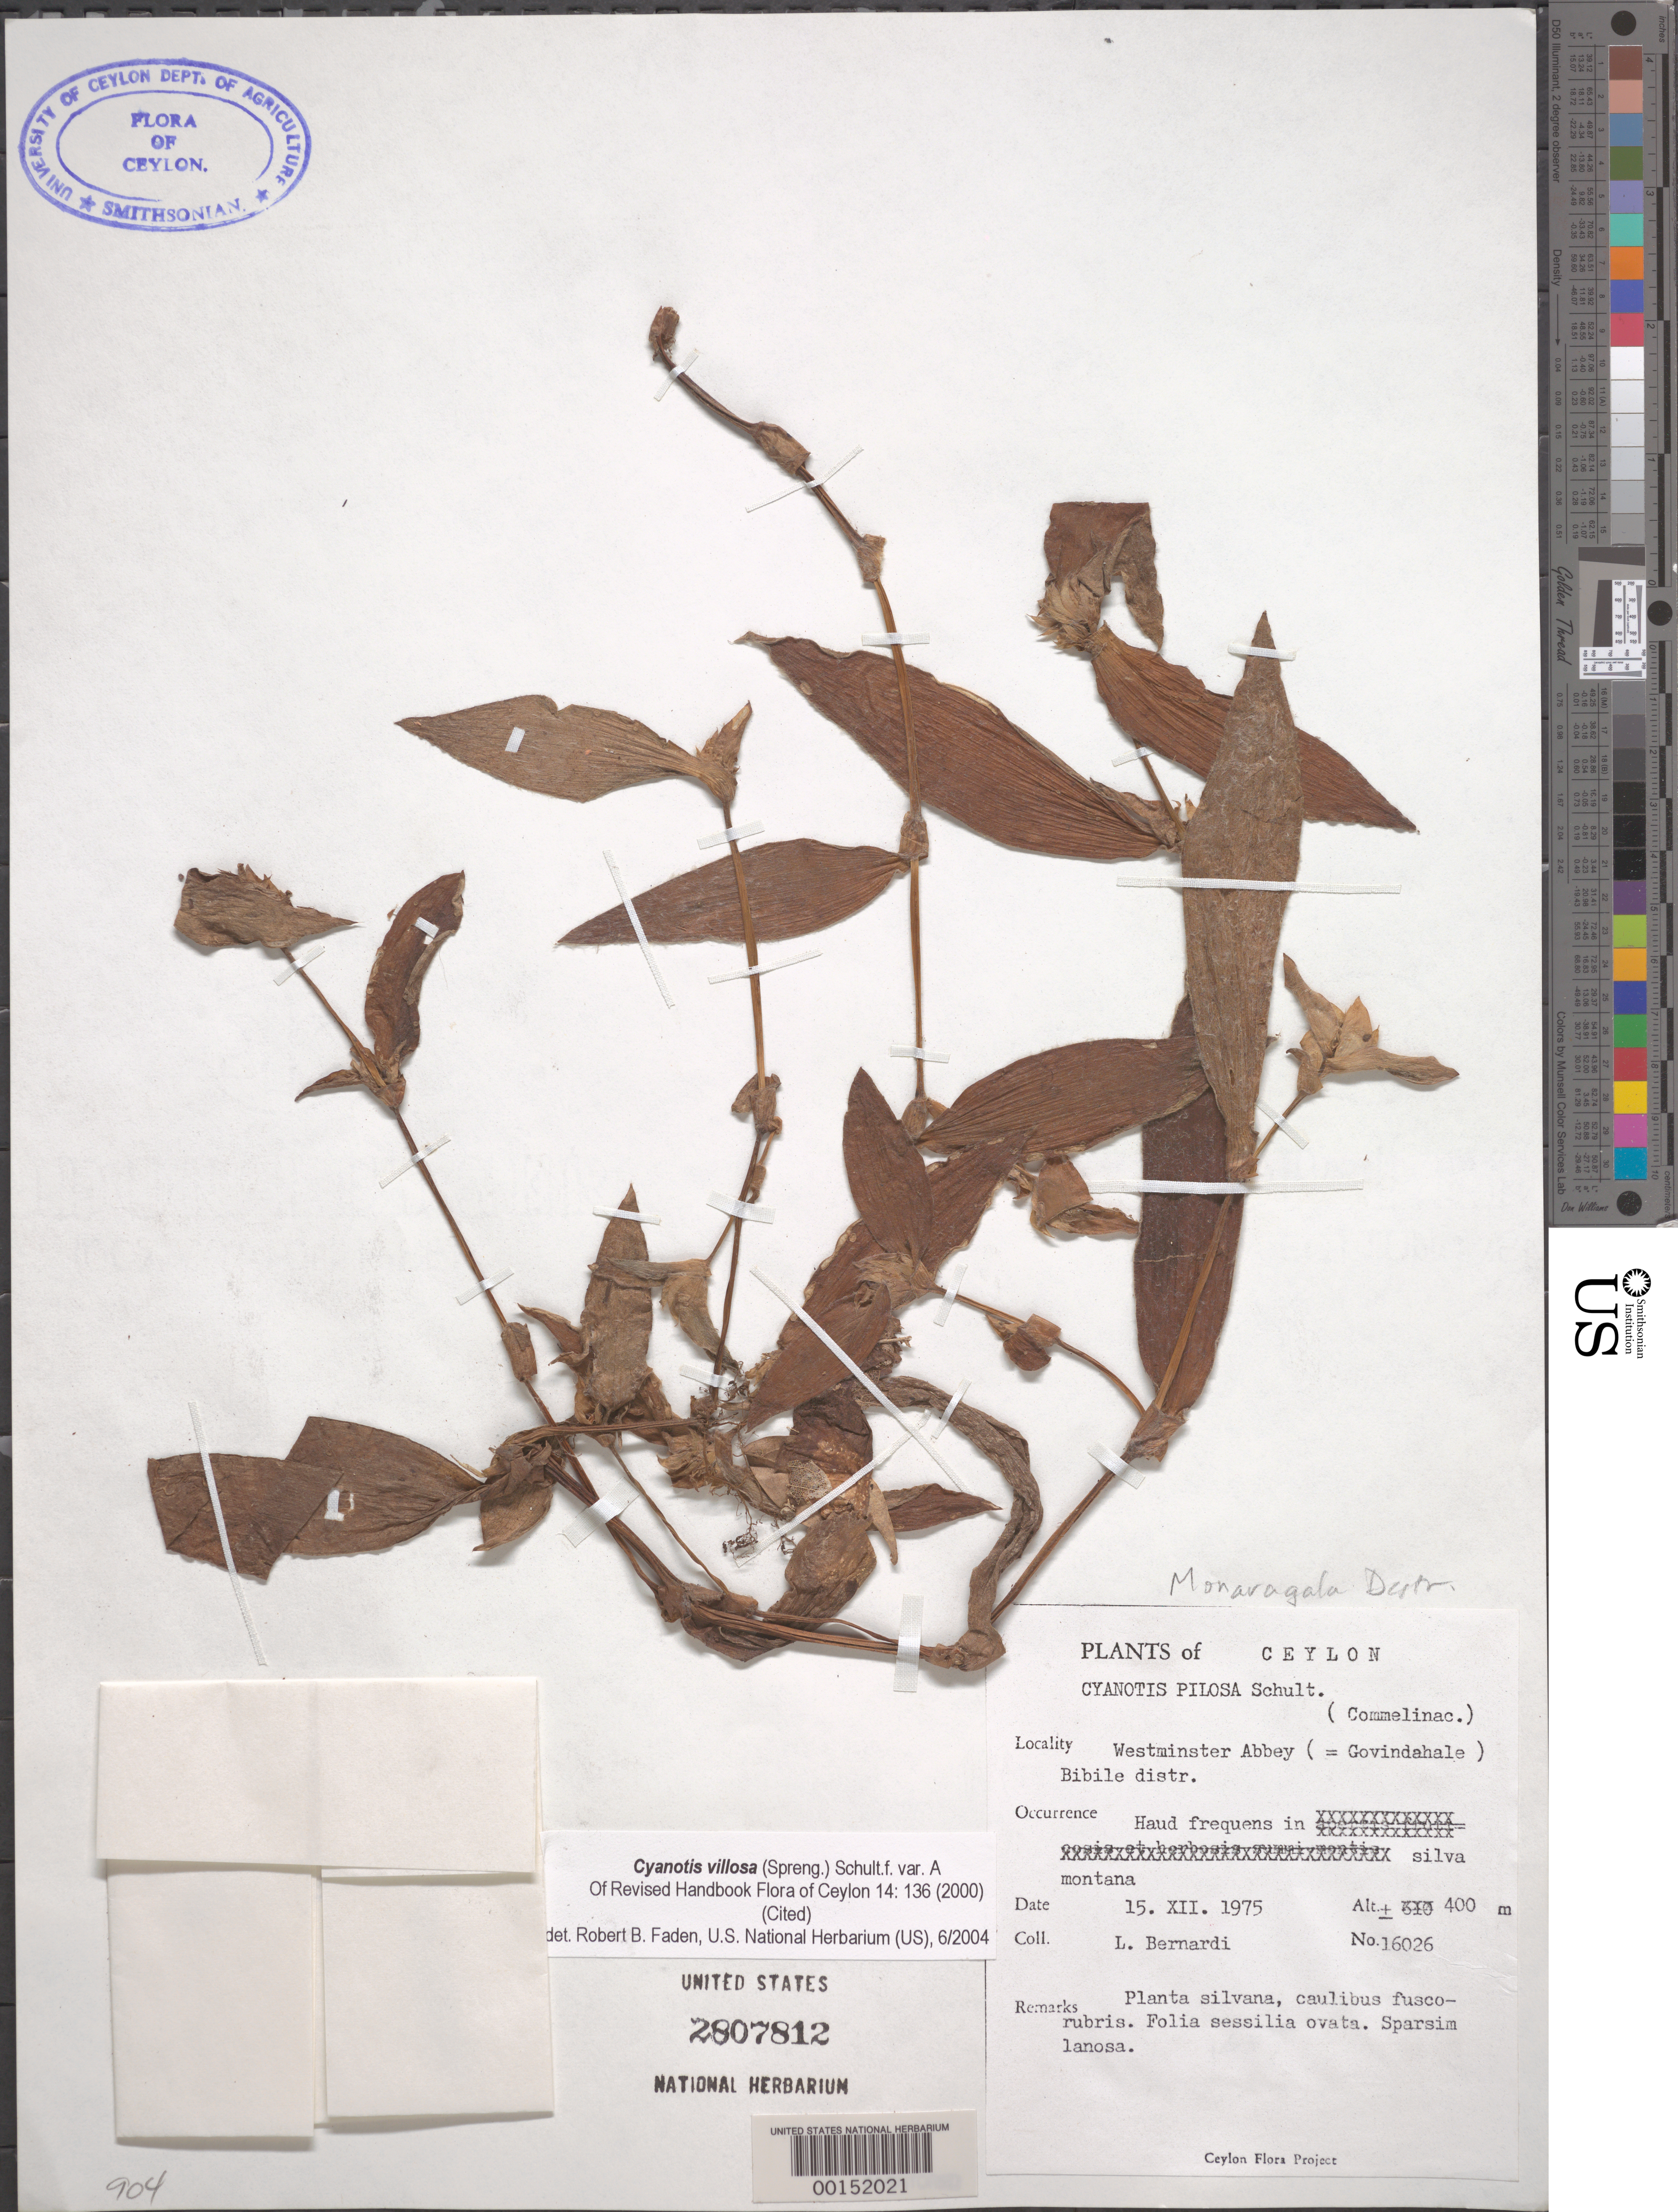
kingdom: Plantae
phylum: Tracheophyta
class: Liliopsida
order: Commelinales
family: Commelinaceae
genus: Cyanotis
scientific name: Cyanotis villosa (Spreng.) Schult. & Schult. f. var. A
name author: (Spreng.) Schult. & Schult. f.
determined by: Faden, Robert B., (US), Smithsonian Institution - National Museum of Natural History (UNITED STATES)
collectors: L. Bernardi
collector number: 16026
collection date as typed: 15 Jul 1975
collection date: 1975-07-15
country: Sri Lanka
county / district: (bibile Dist.)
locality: Govindahale (westminster abbey)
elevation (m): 400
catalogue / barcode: US 2807812